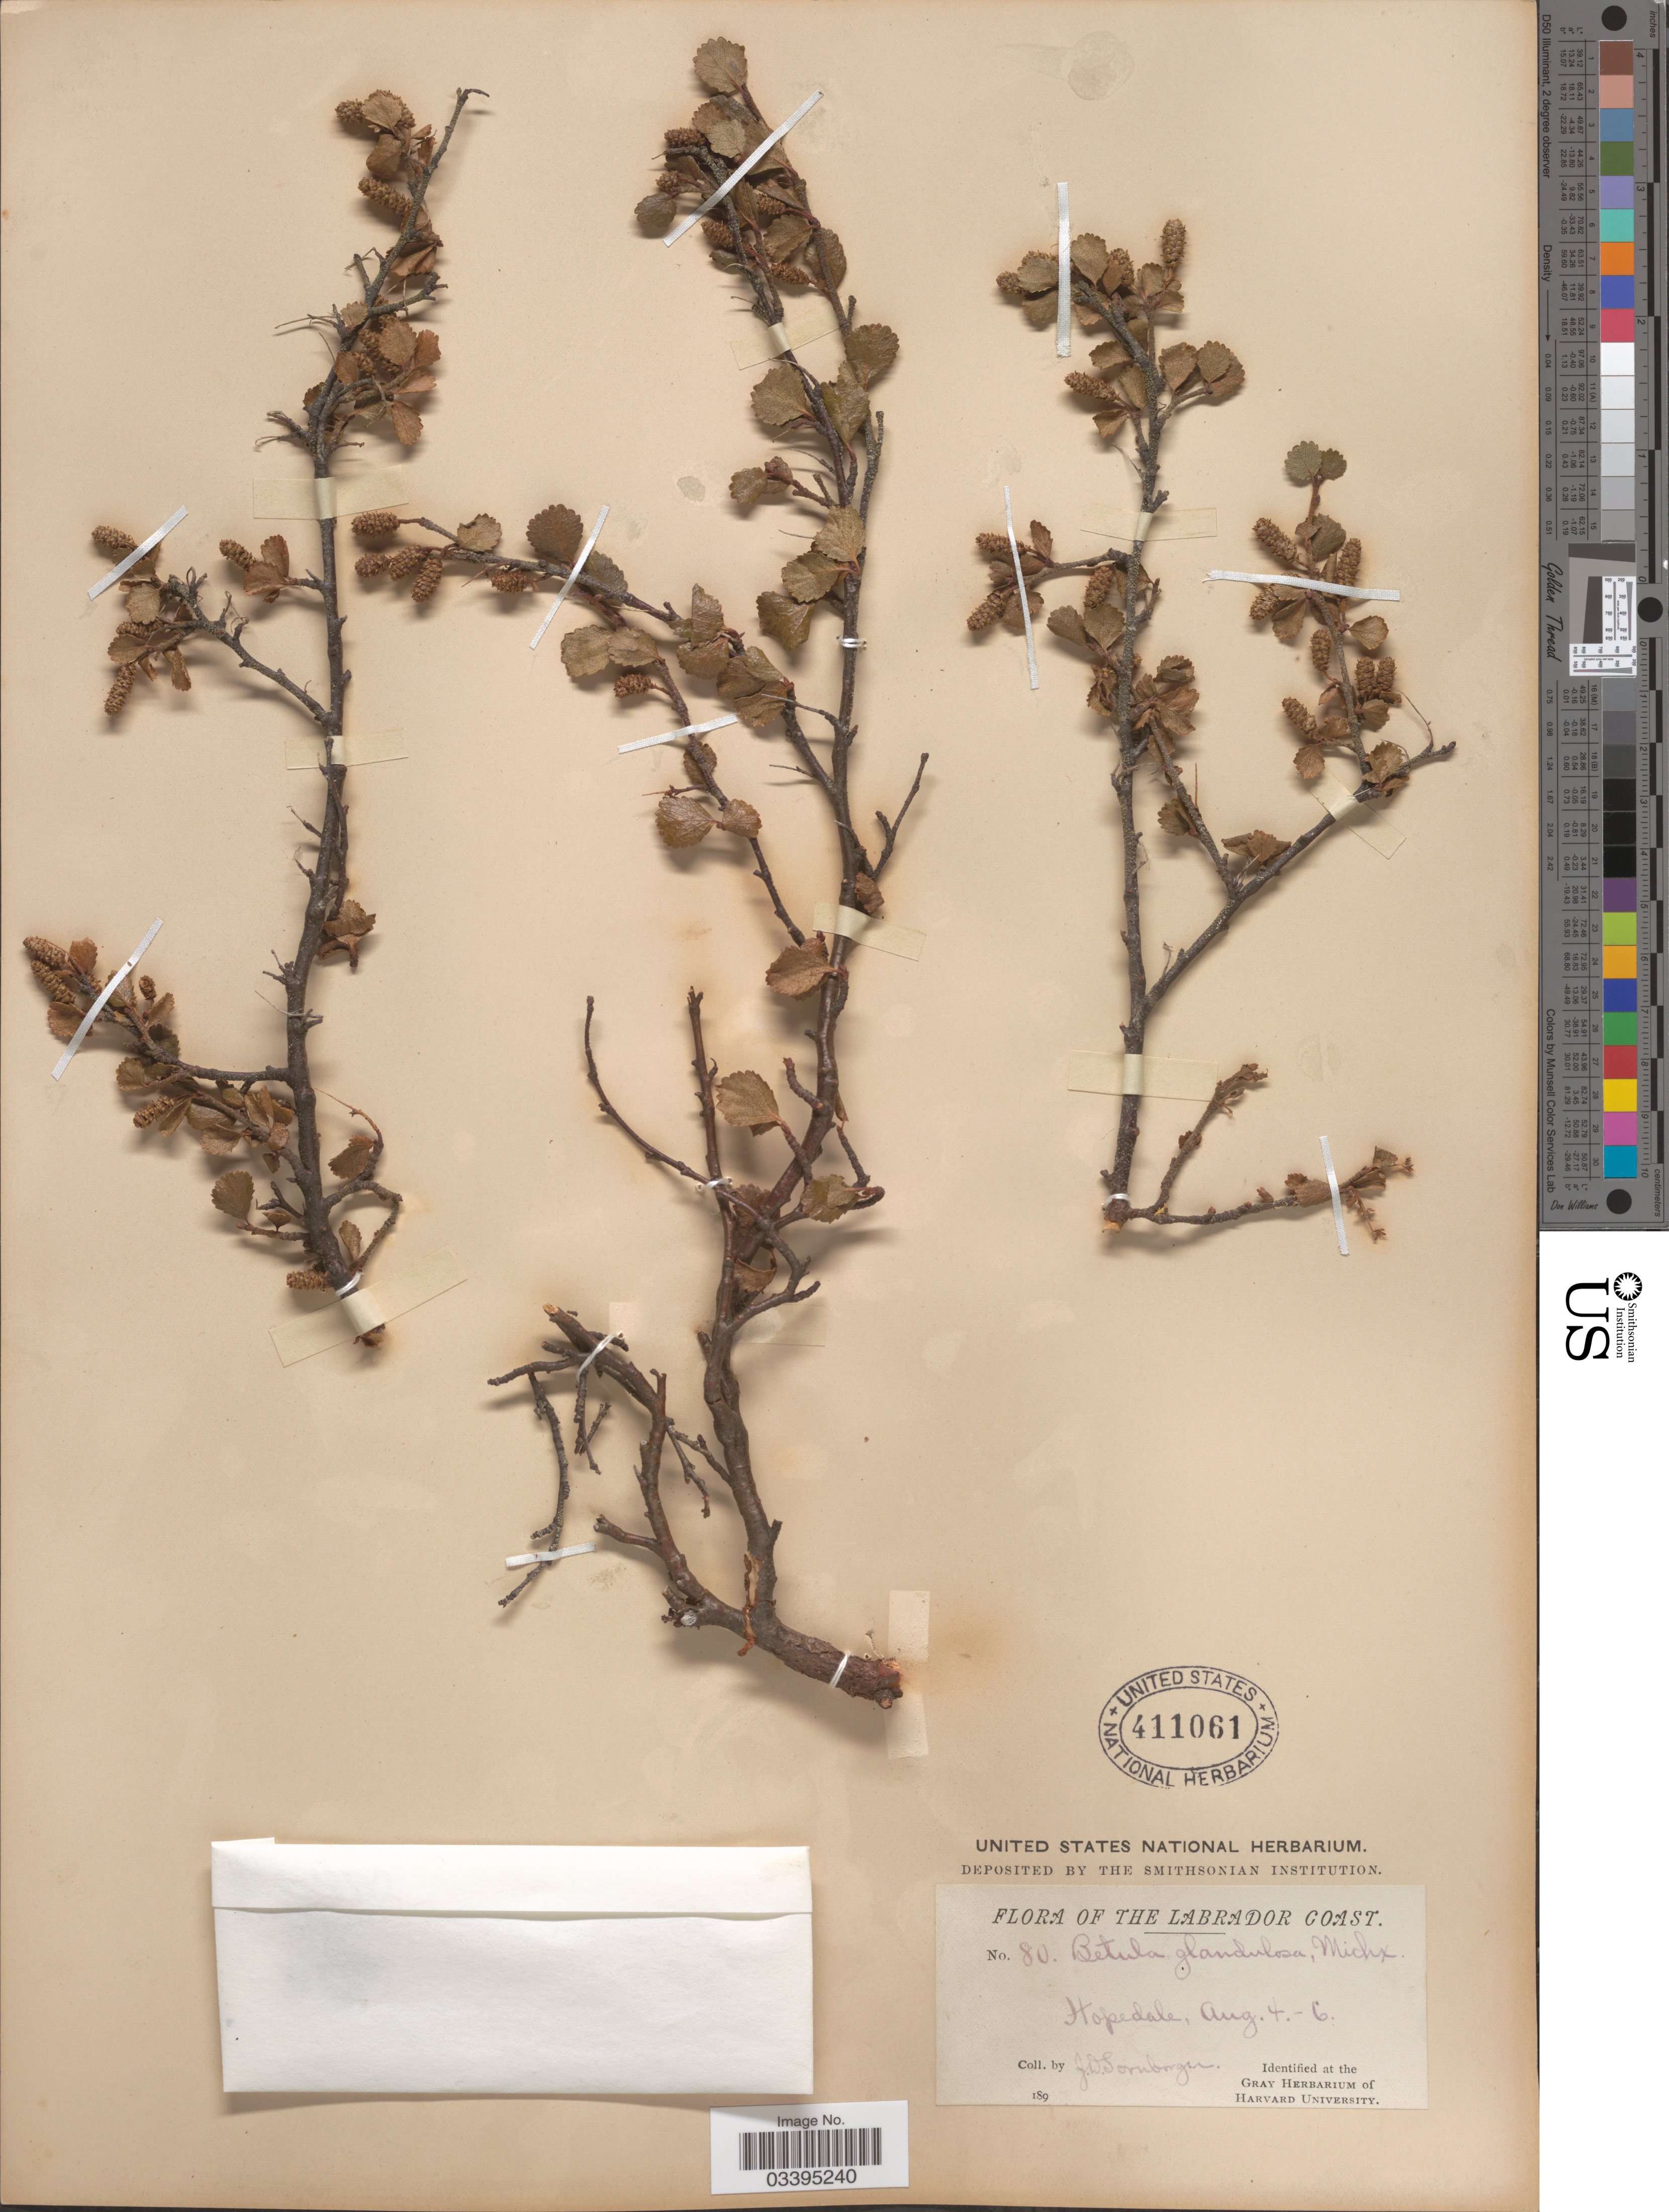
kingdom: Plantae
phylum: Tracheophyta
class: Magnoliopsida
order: Fagales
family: Betulaceae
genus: Betula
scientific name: Betula glandulosa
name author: Michx.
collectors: J. Sornborger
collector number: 80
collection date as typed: Aug. 4.-6 189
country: Canada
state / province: Newfoundland and Labrador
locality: Labrador Coast. Hopedale.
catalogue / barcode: US 411061